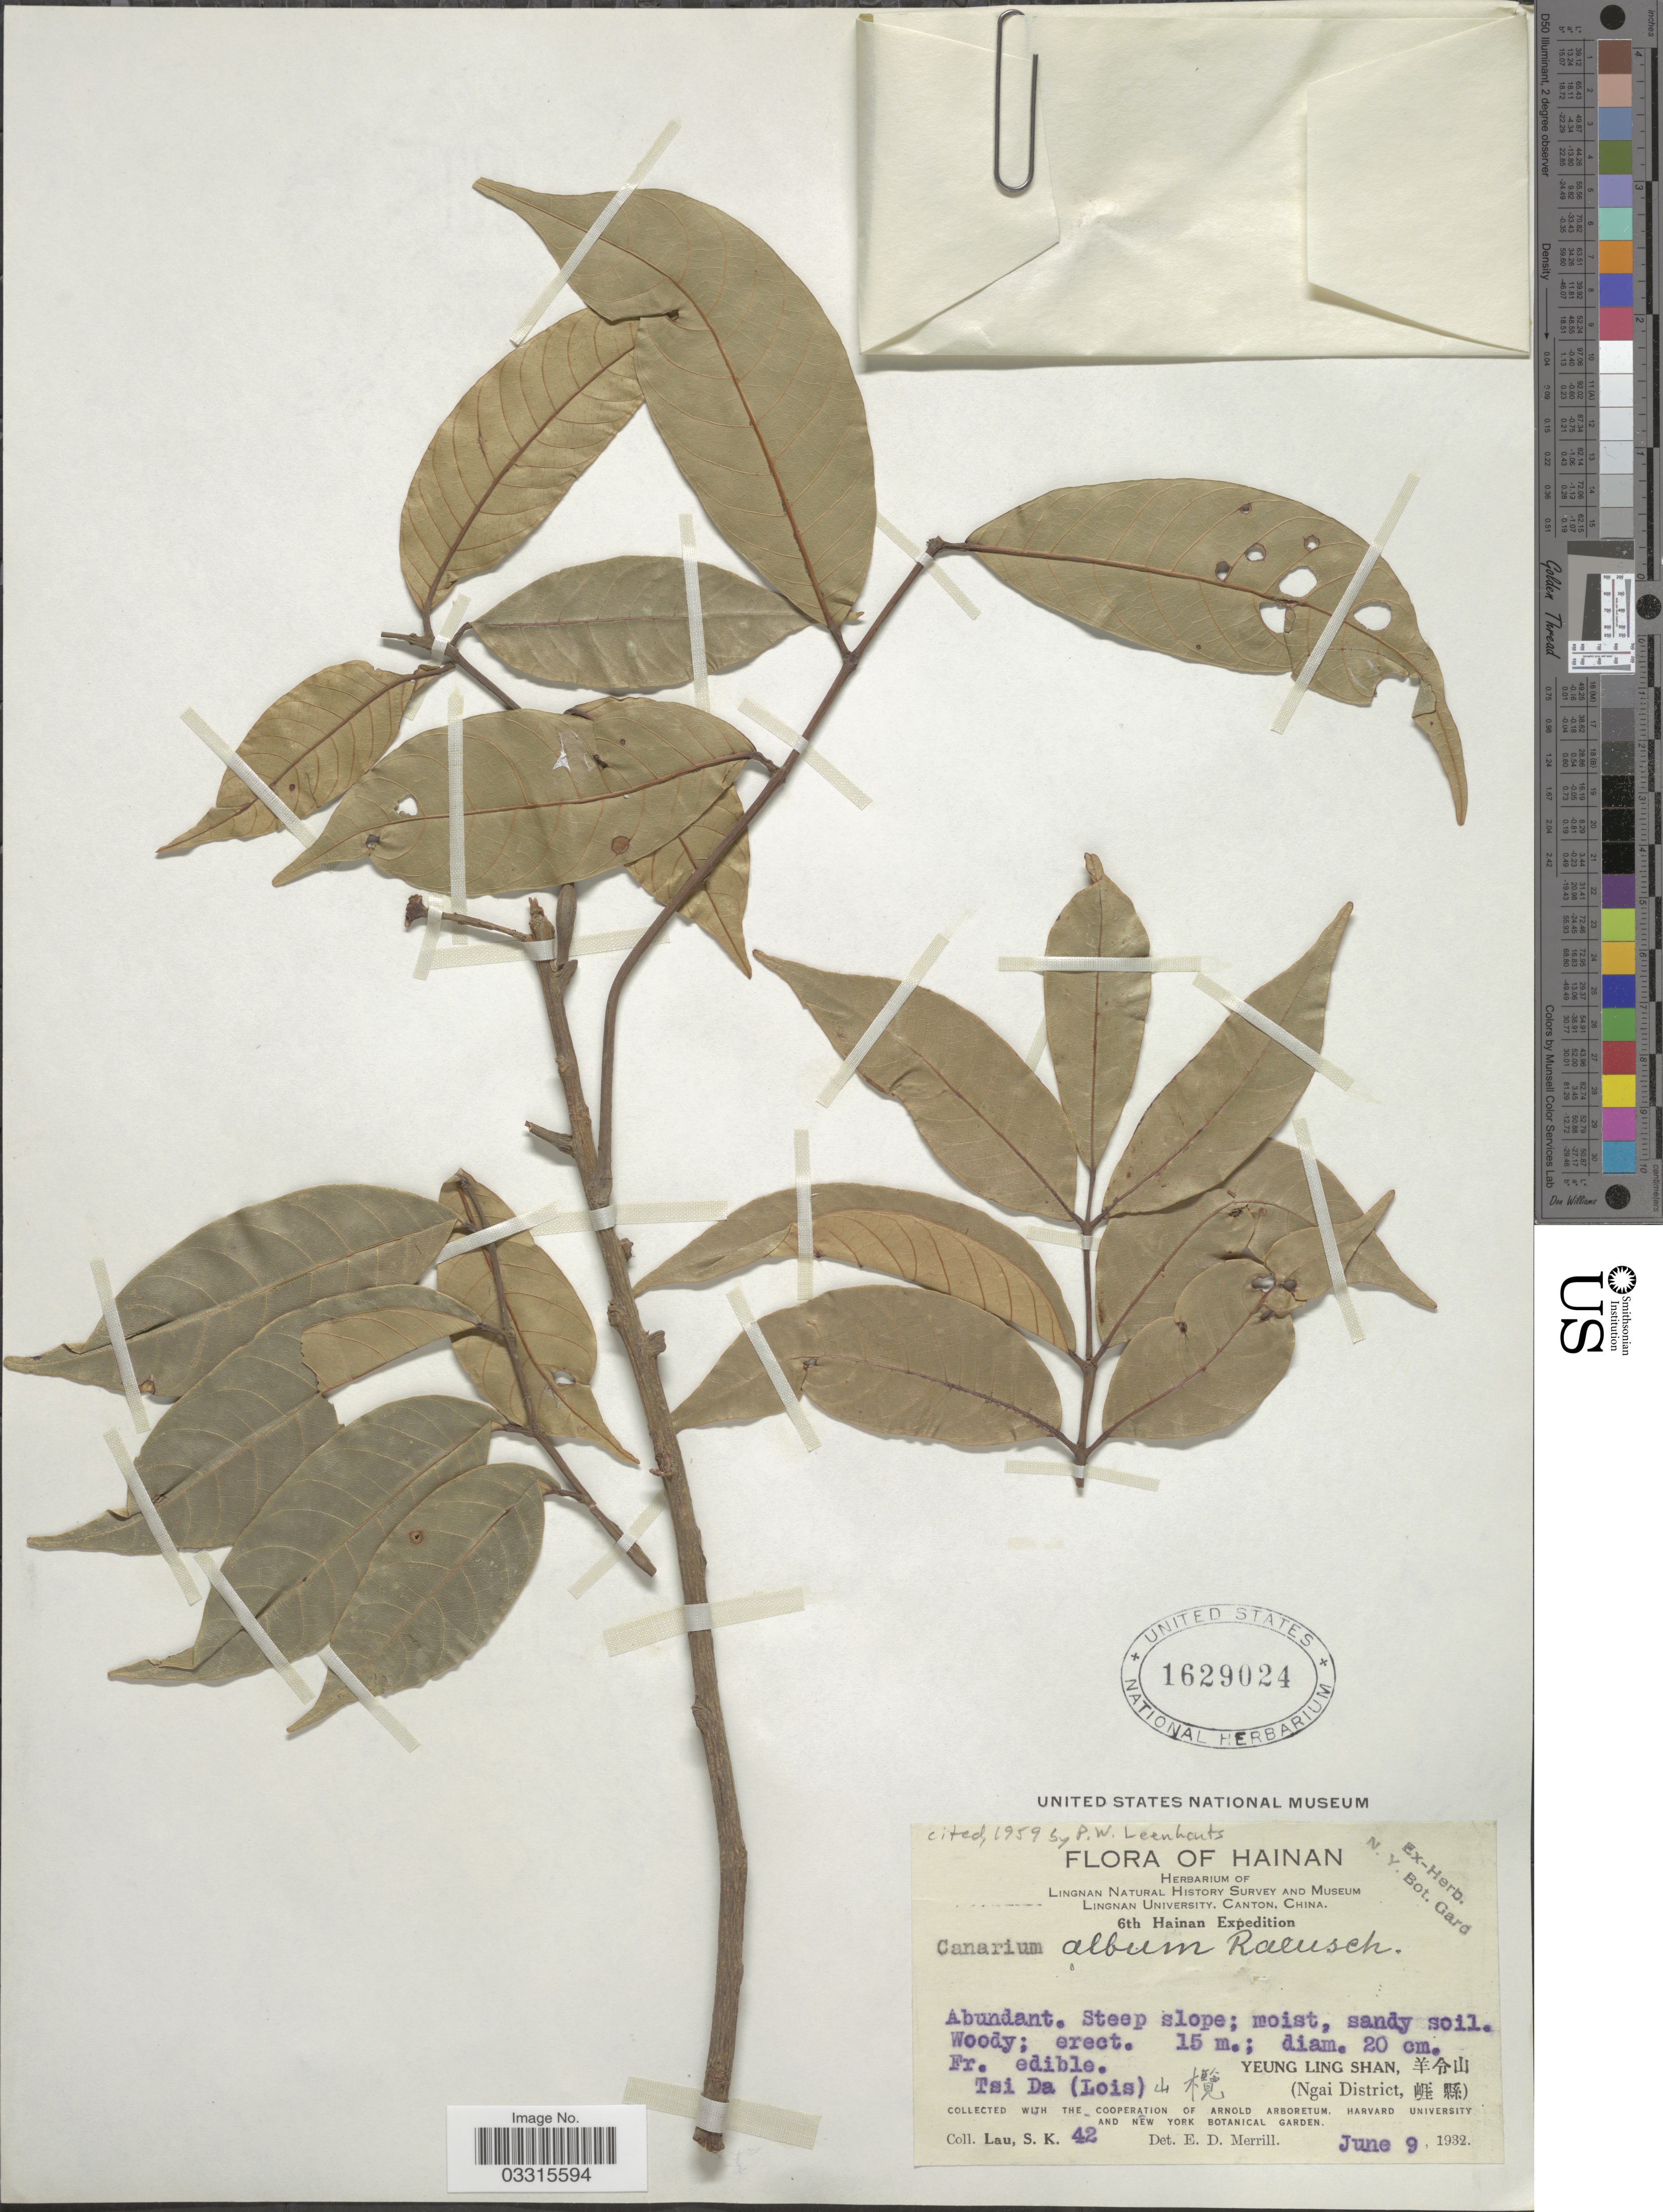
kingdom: Plantae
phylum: Tracheophyta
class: Magnoliopsida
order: Sapindales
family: Burseraceae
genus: Canarium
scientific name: Canarium album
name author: Leenh.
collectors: S. K. Lau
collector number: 42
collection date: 1932-06-09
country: China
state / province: Hainan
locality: (Lai) Chiu Sam TsuenNgai District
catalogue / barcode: US 1629024